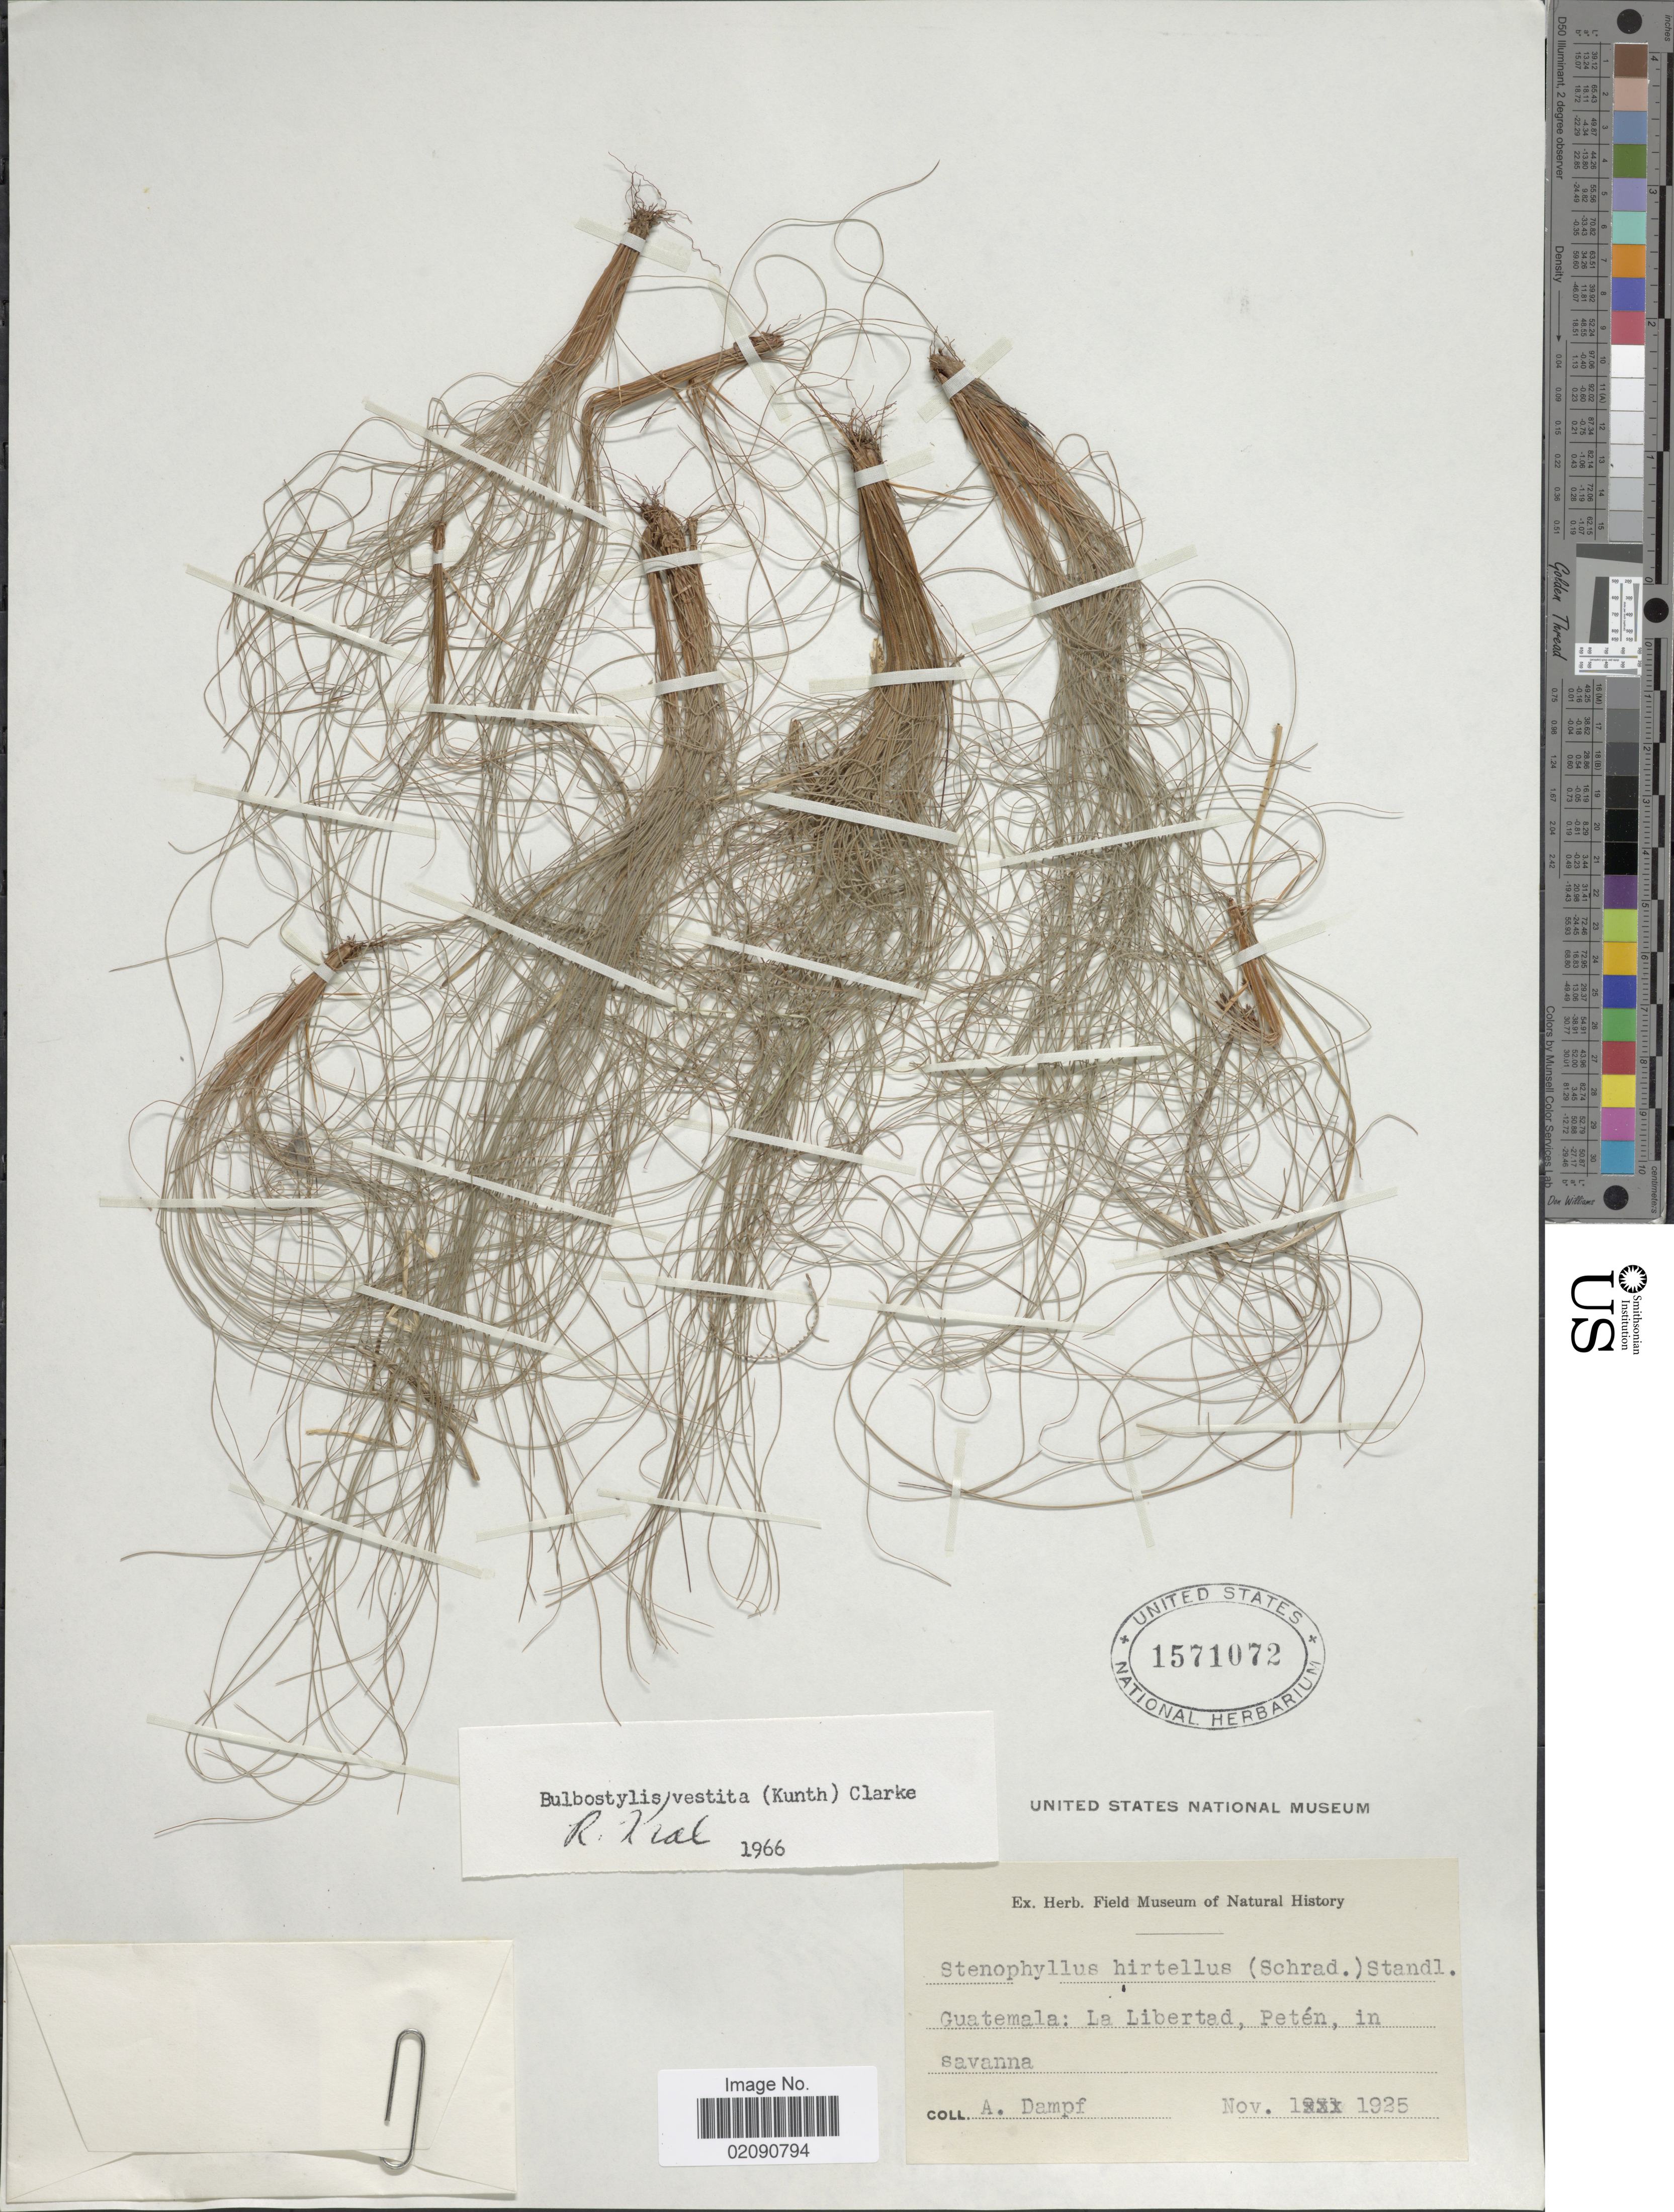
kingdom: Plantae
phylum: Tracheophyta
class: Liliopsida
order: Poales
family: Cyperaceae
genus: Bulbostylis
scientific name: Bulbostylis vestita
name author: (Kunth) C.B. Clarke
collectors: A. Dampf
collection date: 1925-11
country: Guatemala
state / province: El Petén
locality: La Libertad, Peten, in savanna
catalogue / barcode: US 1571072